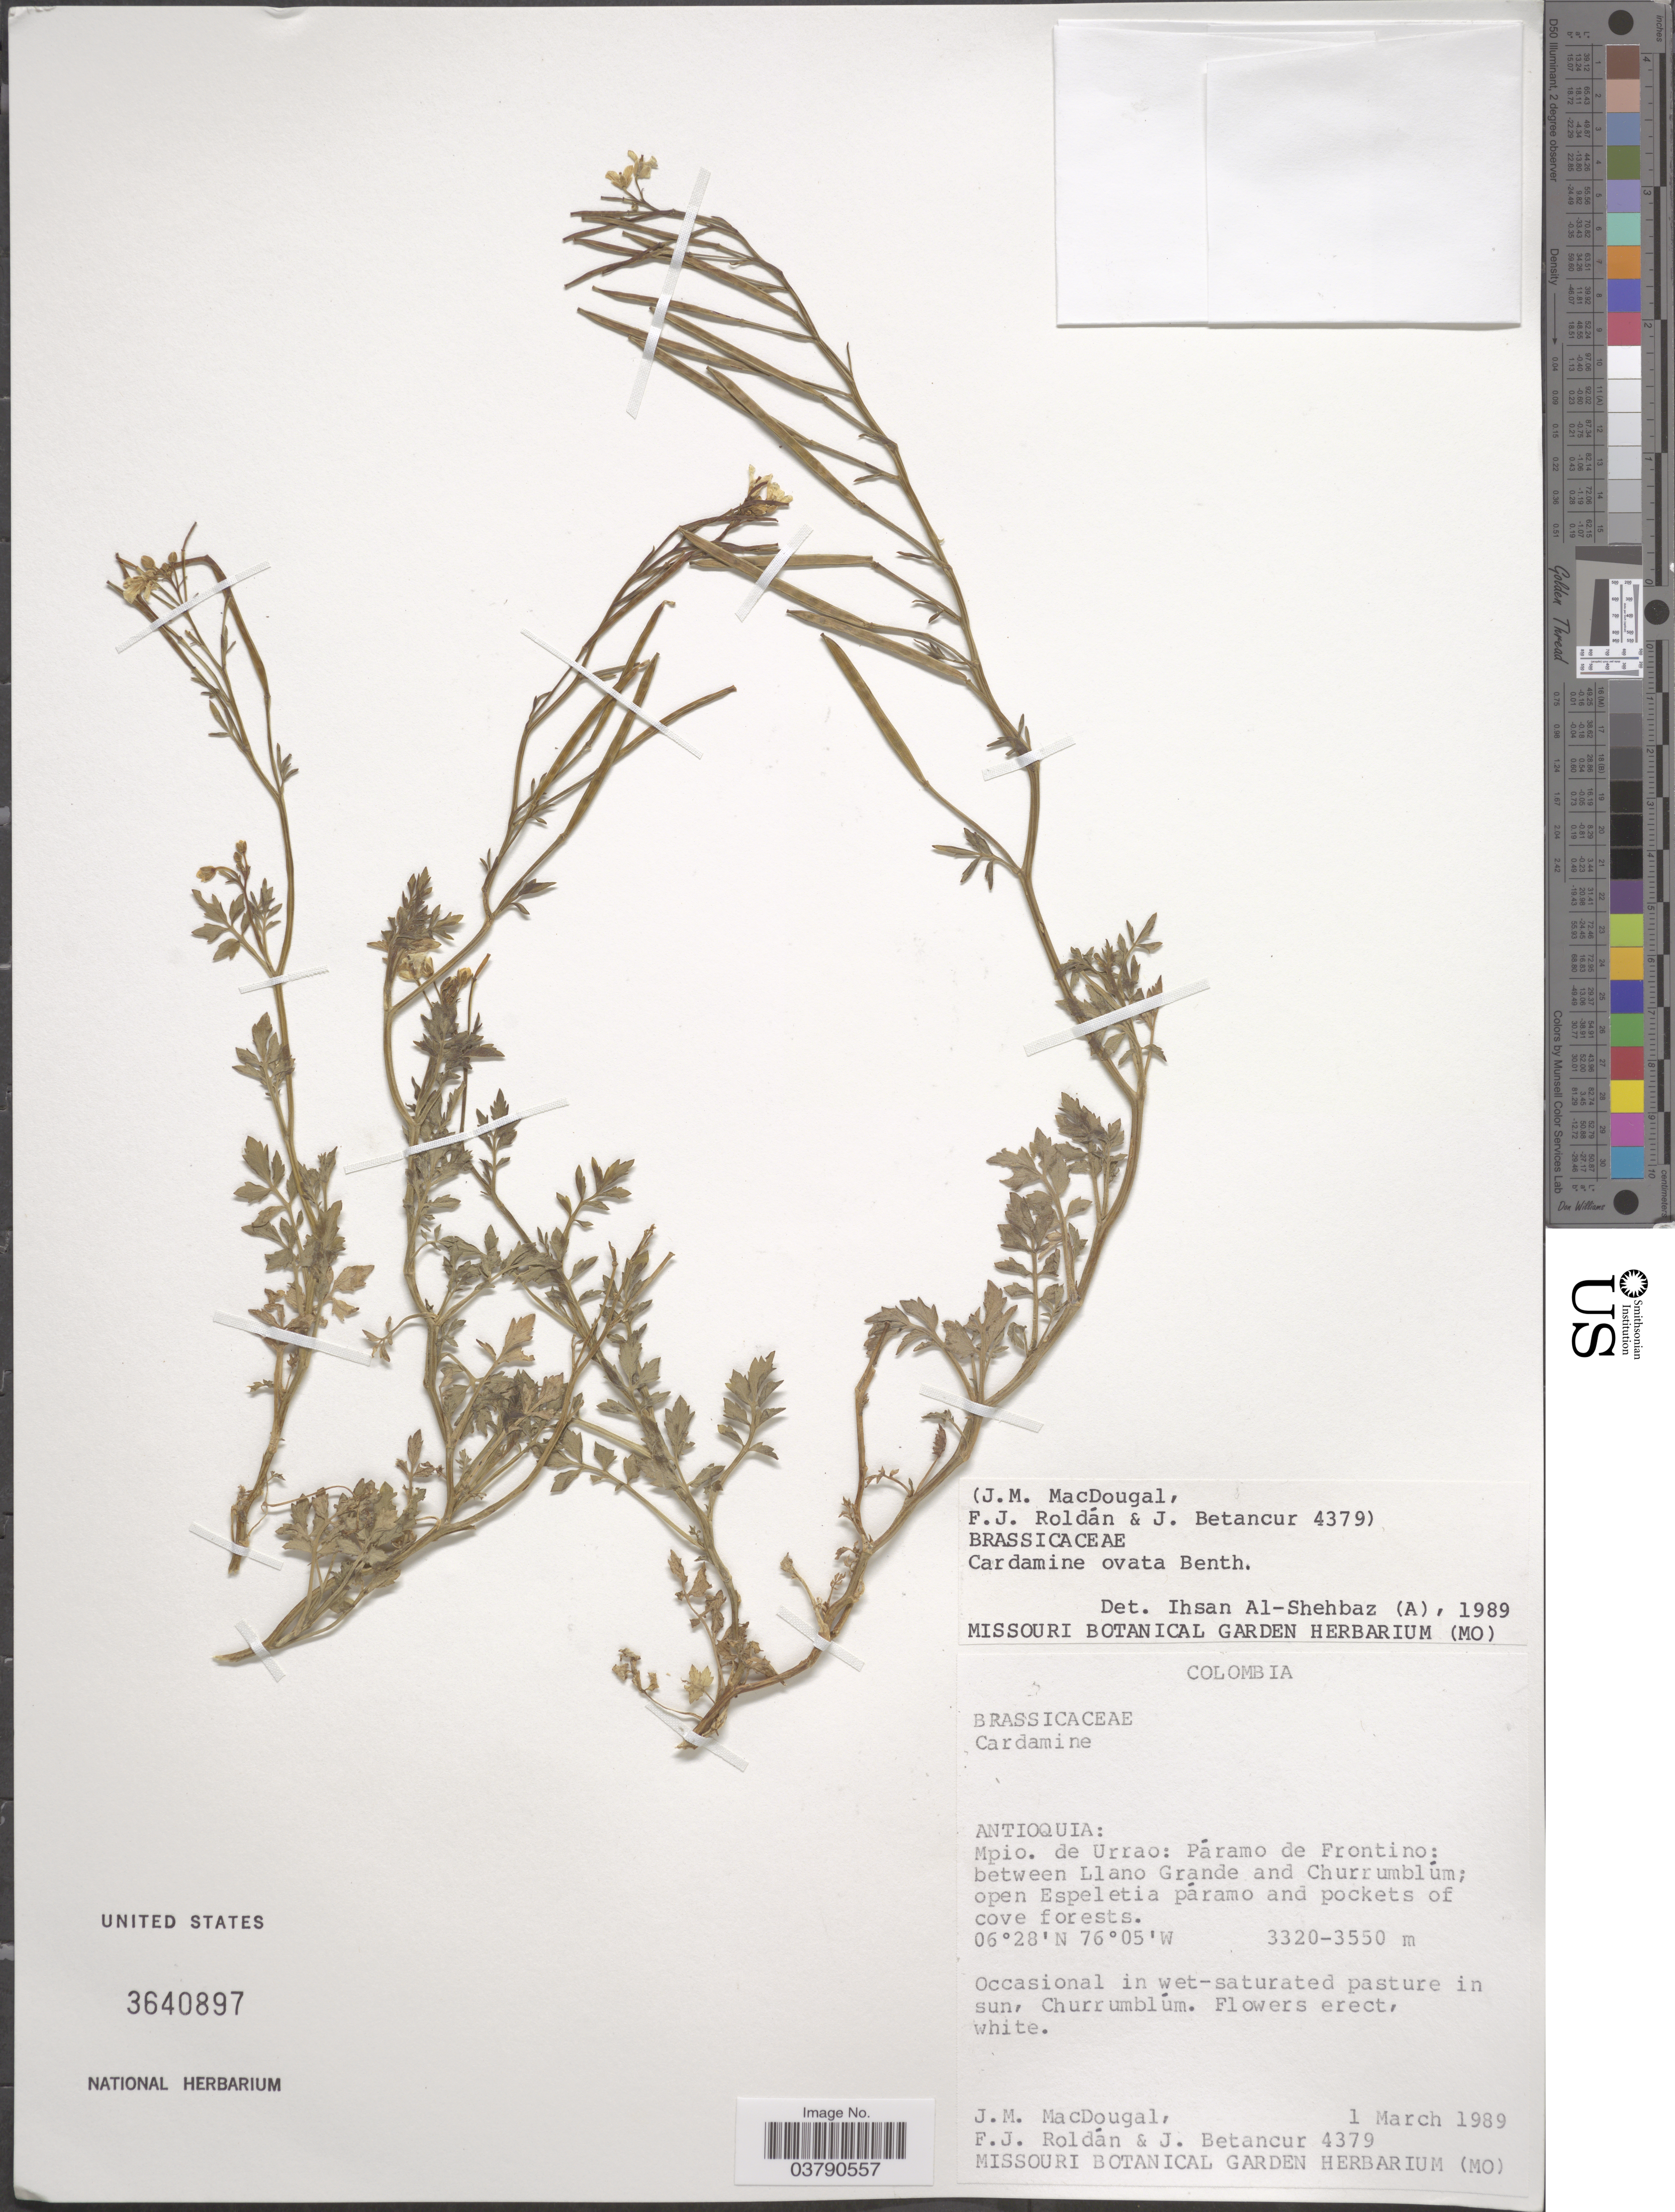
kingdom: Plantae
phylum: Tracheophyta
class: Magnoliopsida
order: Brassicales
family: Brassicaceae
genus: Cardamine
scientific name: Cardamine ovata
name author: Benth.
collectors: J. M. MacDougal, F. J. Roldán & J. Betancur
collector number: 4379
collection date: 1989-03-01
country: Colombia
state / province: Antioquia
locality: Mpio. de Urrao: Páramo de Frontino: between Llano Grande and Churrumblum.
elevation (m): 3320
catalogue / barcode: US 3640897